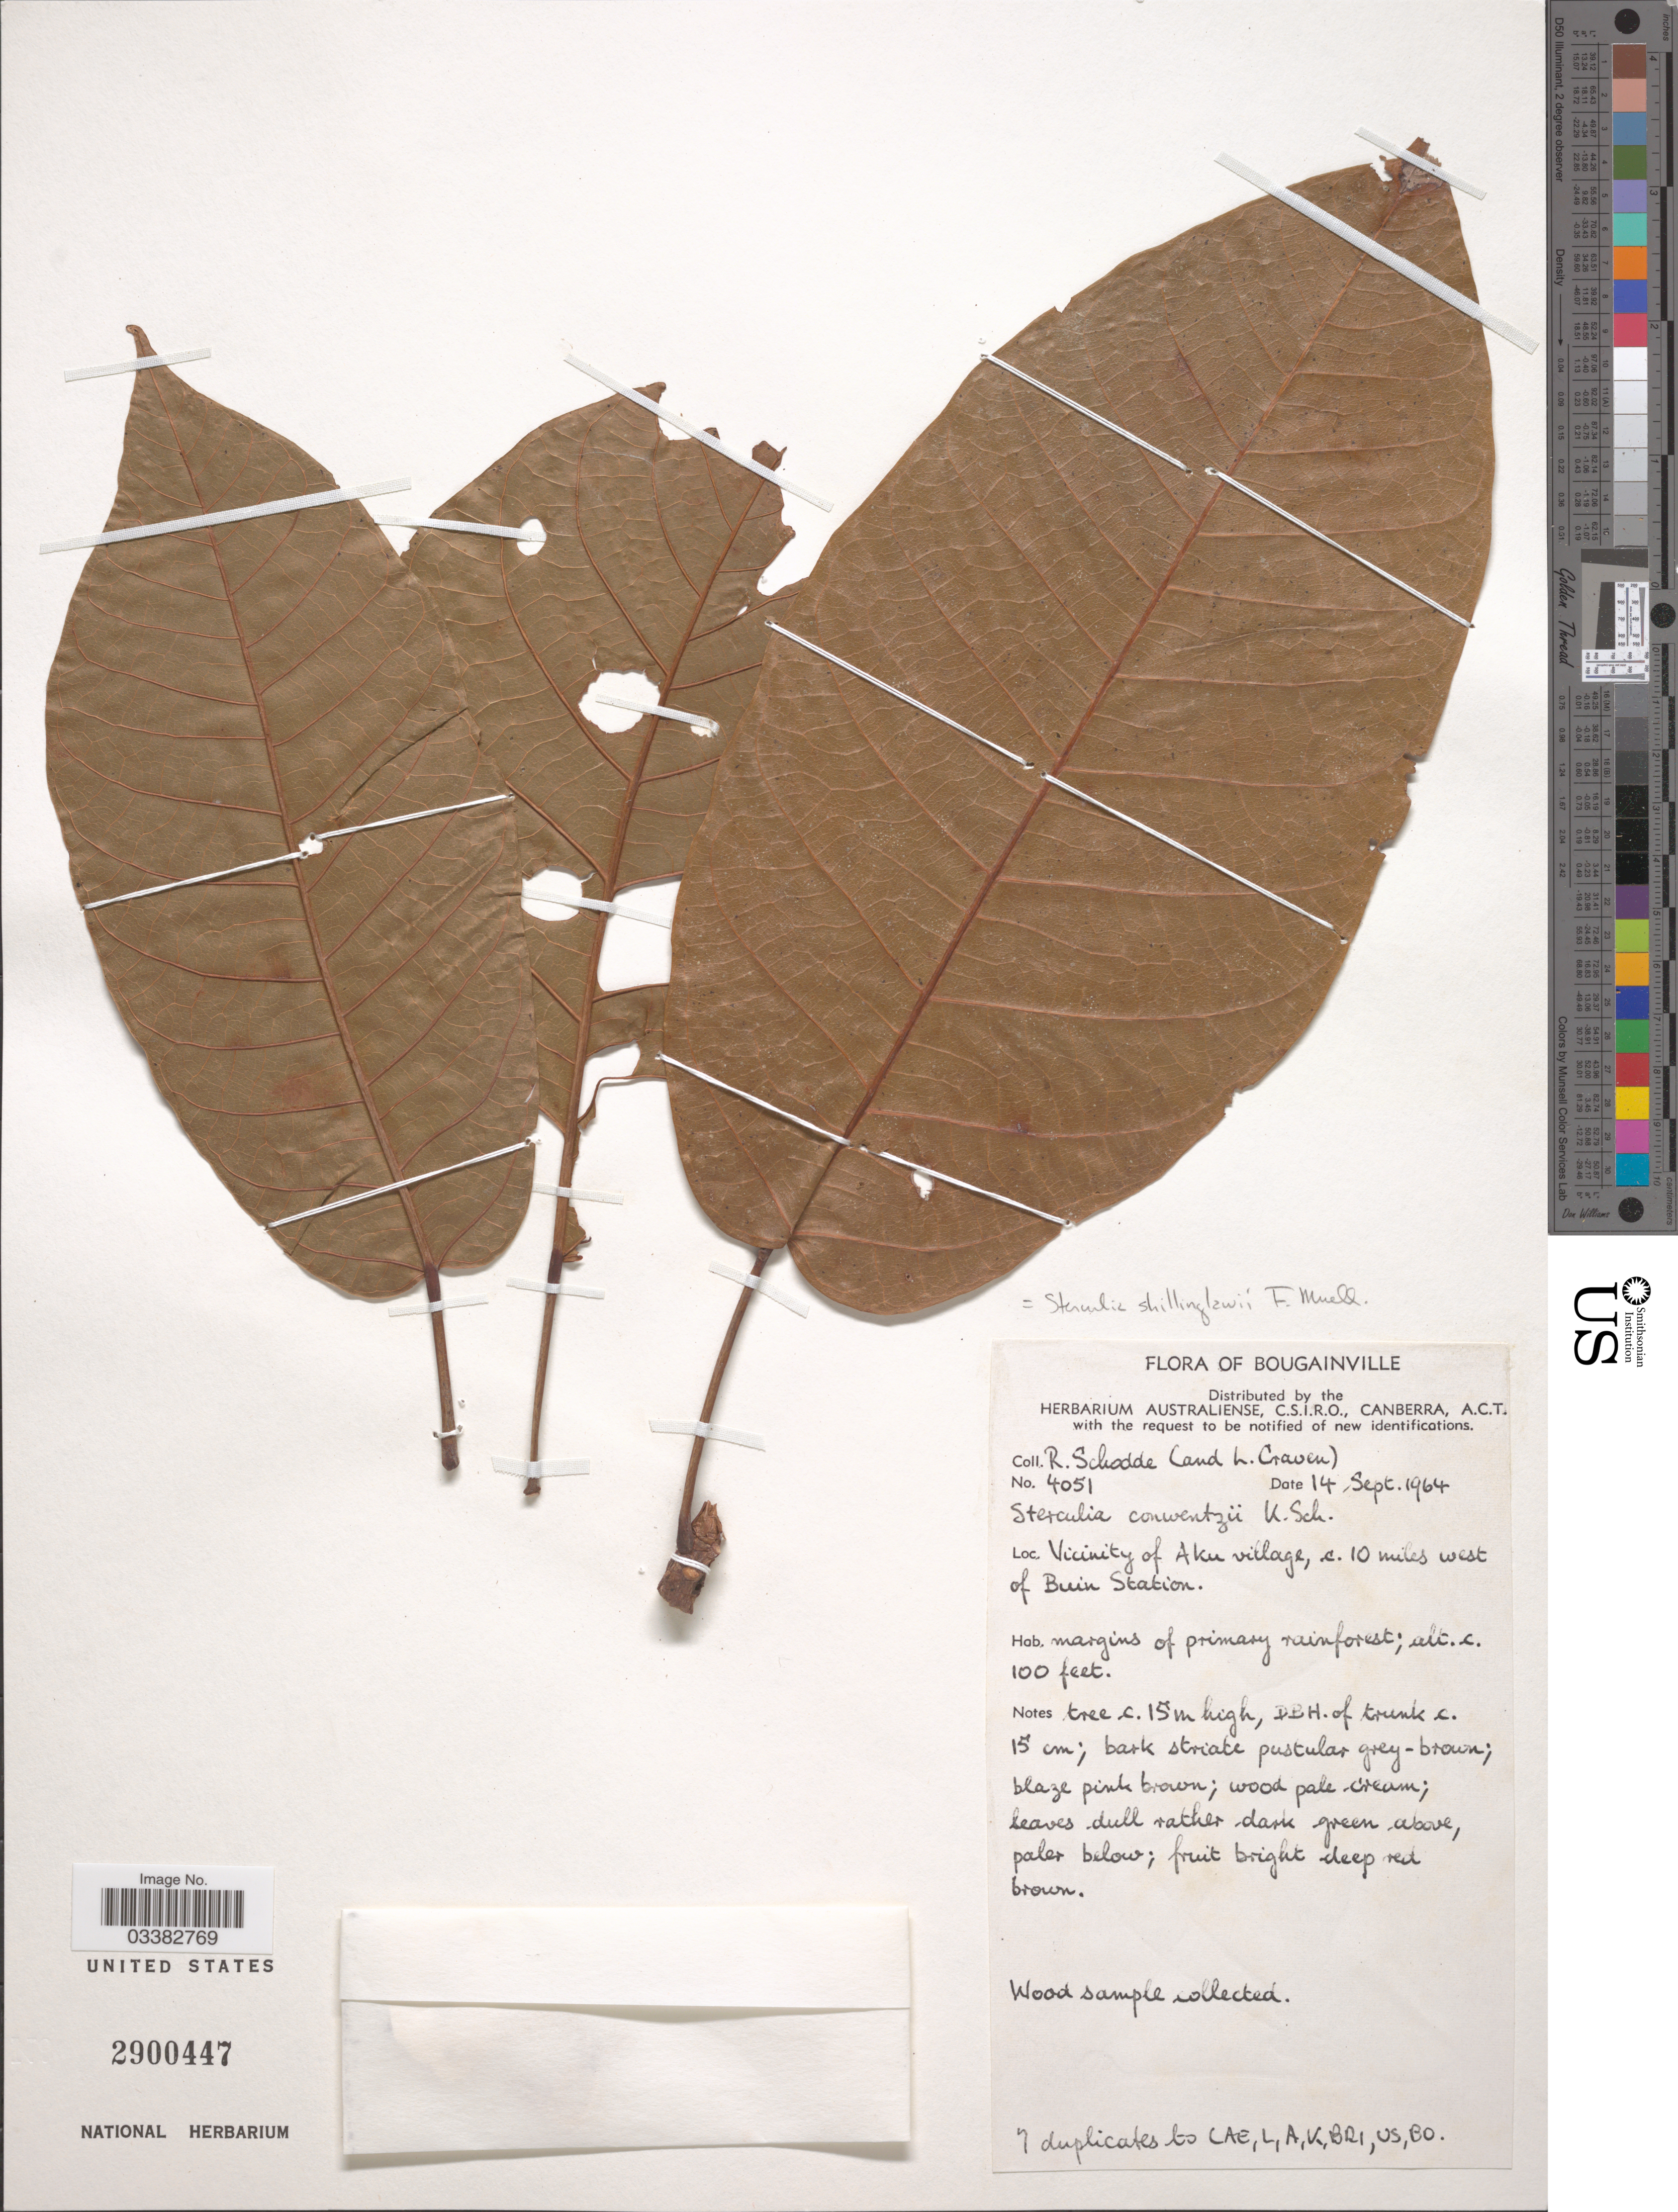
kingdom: Plantae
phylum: Tracheophyta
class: Magnoliopsida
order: Malvales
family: Malvaceae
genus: Sterculia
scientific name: Sterculia shillinglawii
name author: F. Muell.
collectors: R. Schodde & L. A. Craven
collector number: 4051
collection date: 1964-09-14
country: Papua New Guinea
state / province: Bougainville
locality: Bougainville. Vicinity of Aku village, c. 10 miles west of Buin Station.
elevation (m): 30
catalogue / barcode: US 2900447